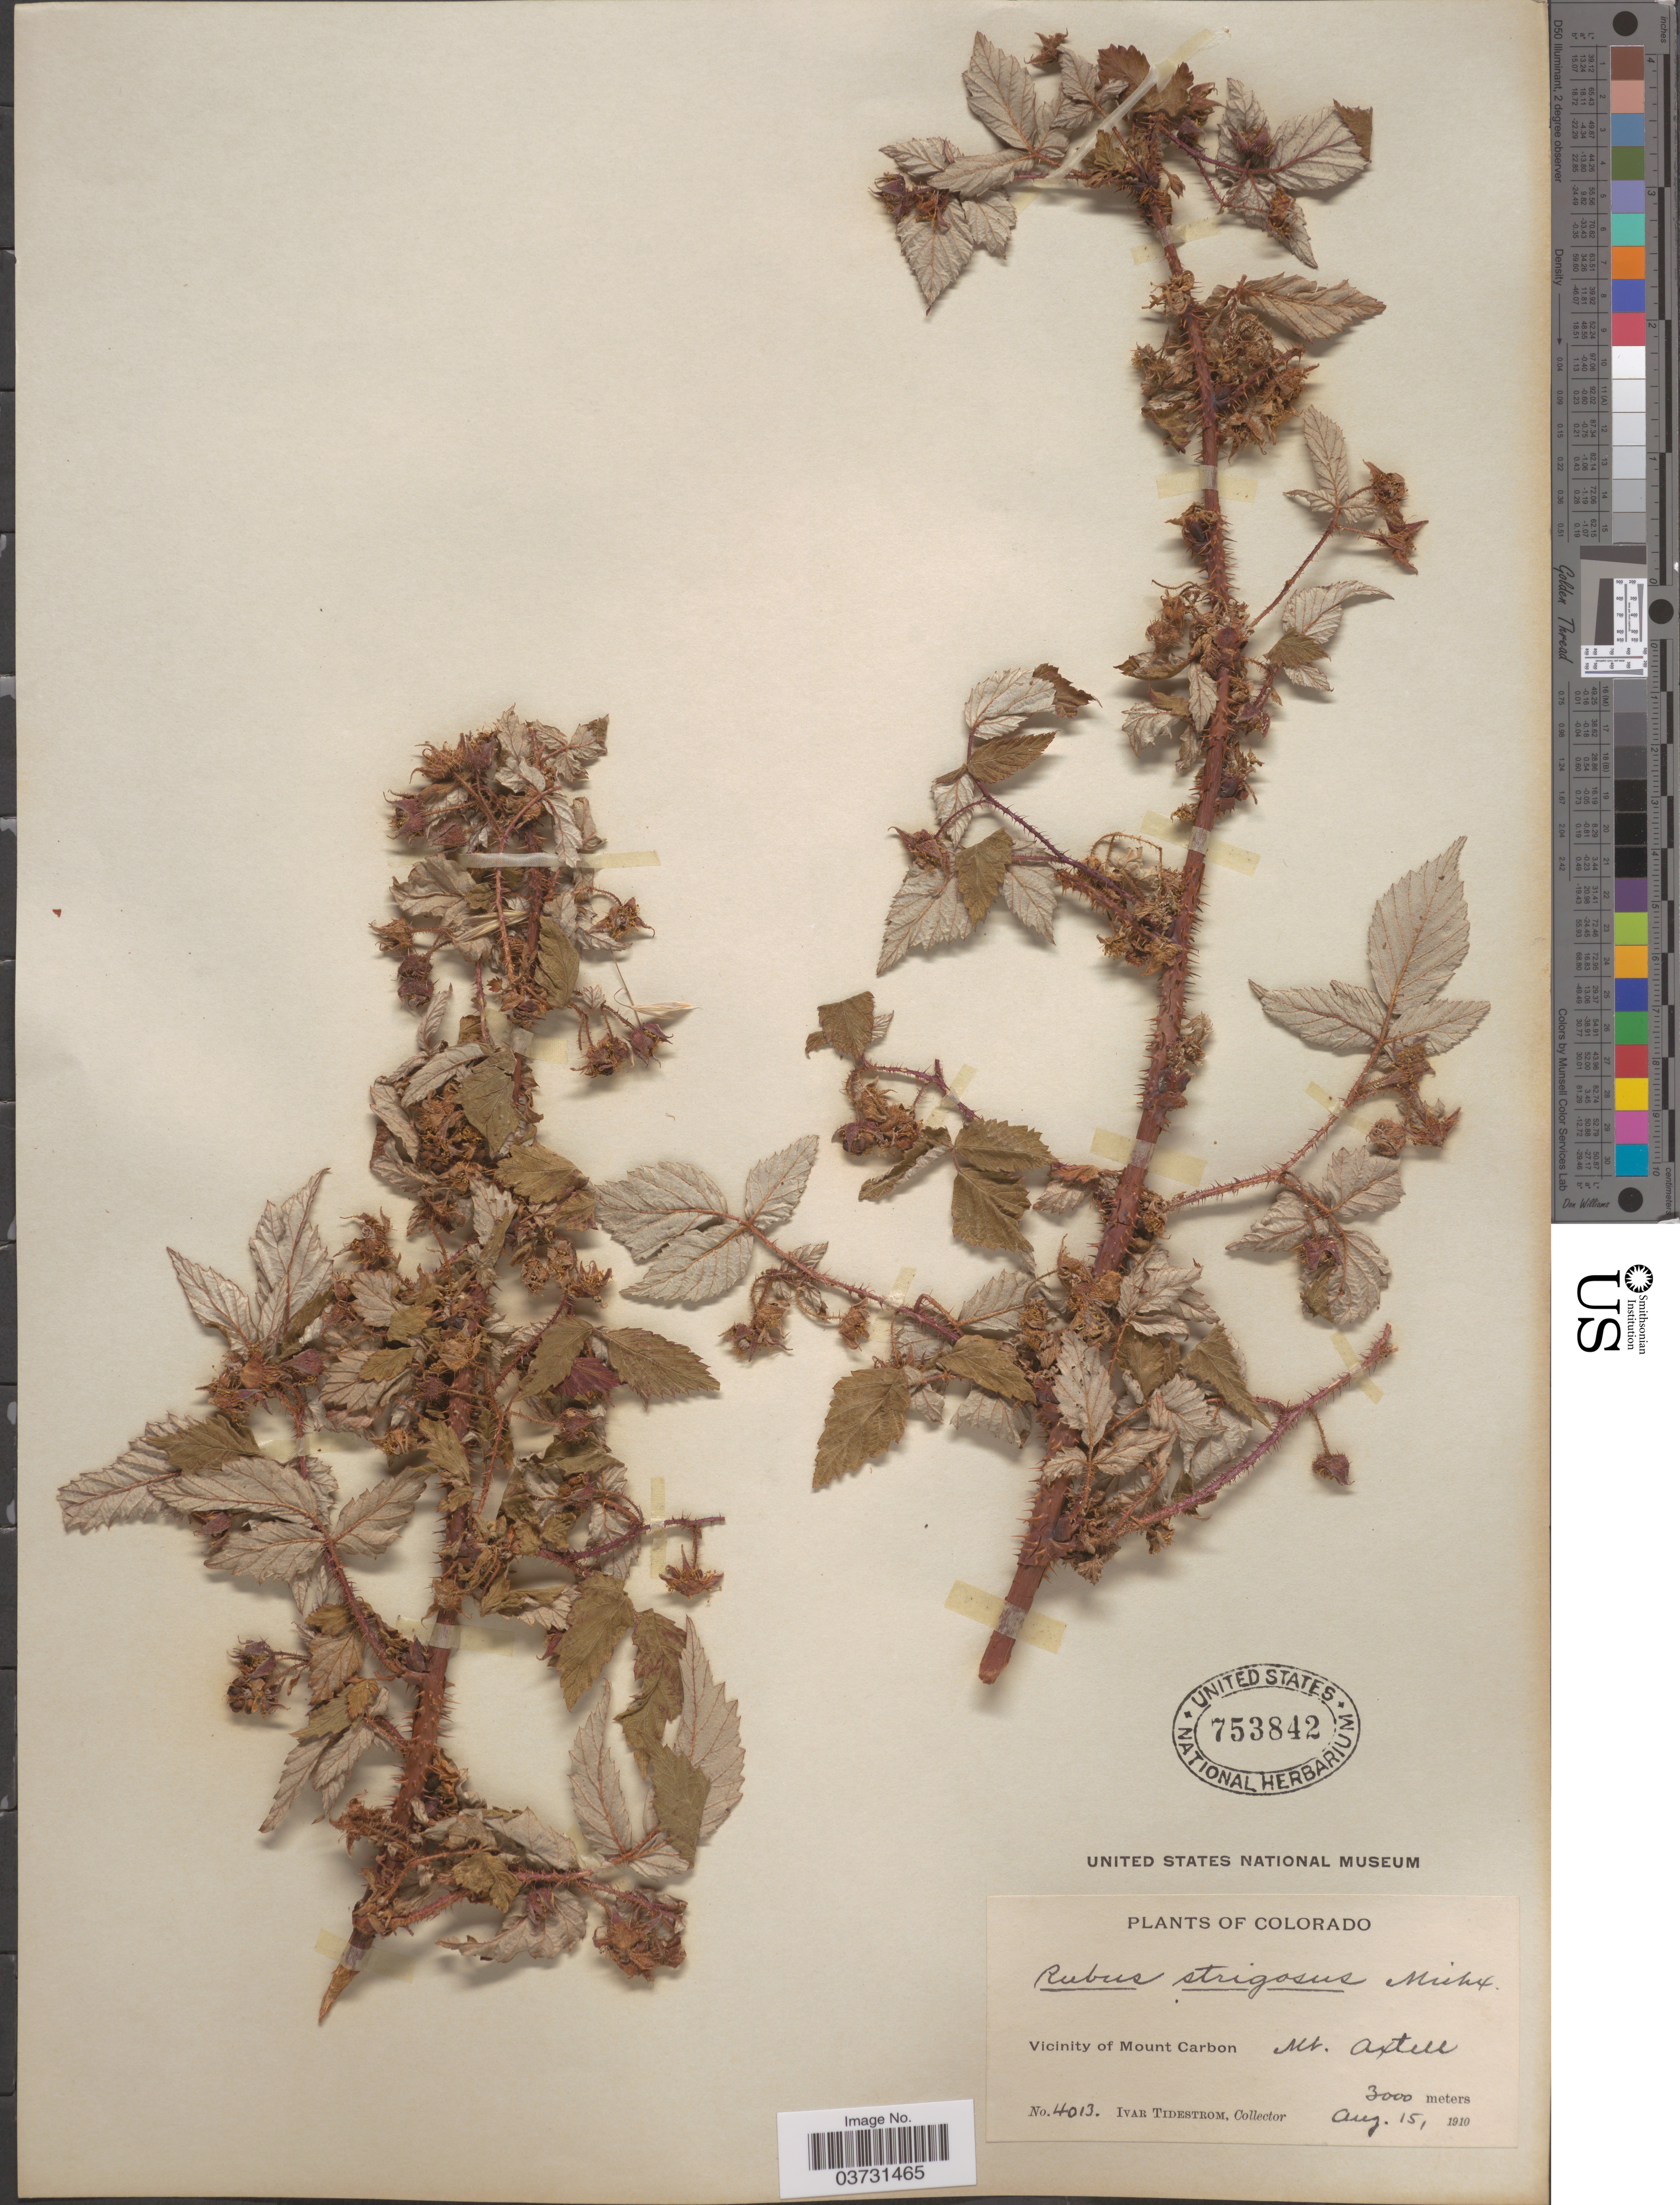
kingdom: Plantae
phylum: Tracheophyta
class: Magnoliopsida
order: Rosales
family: Rosaceae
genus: Rubus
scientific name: Rubus strigosus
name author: Michx.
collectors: I. F. Tidestrom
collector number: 4013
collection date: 1910-08-15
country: United States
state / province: Colorado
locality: Vicinity of Mount Carbon. Mt. Axtell.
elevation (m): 3000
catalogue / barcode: US 753842